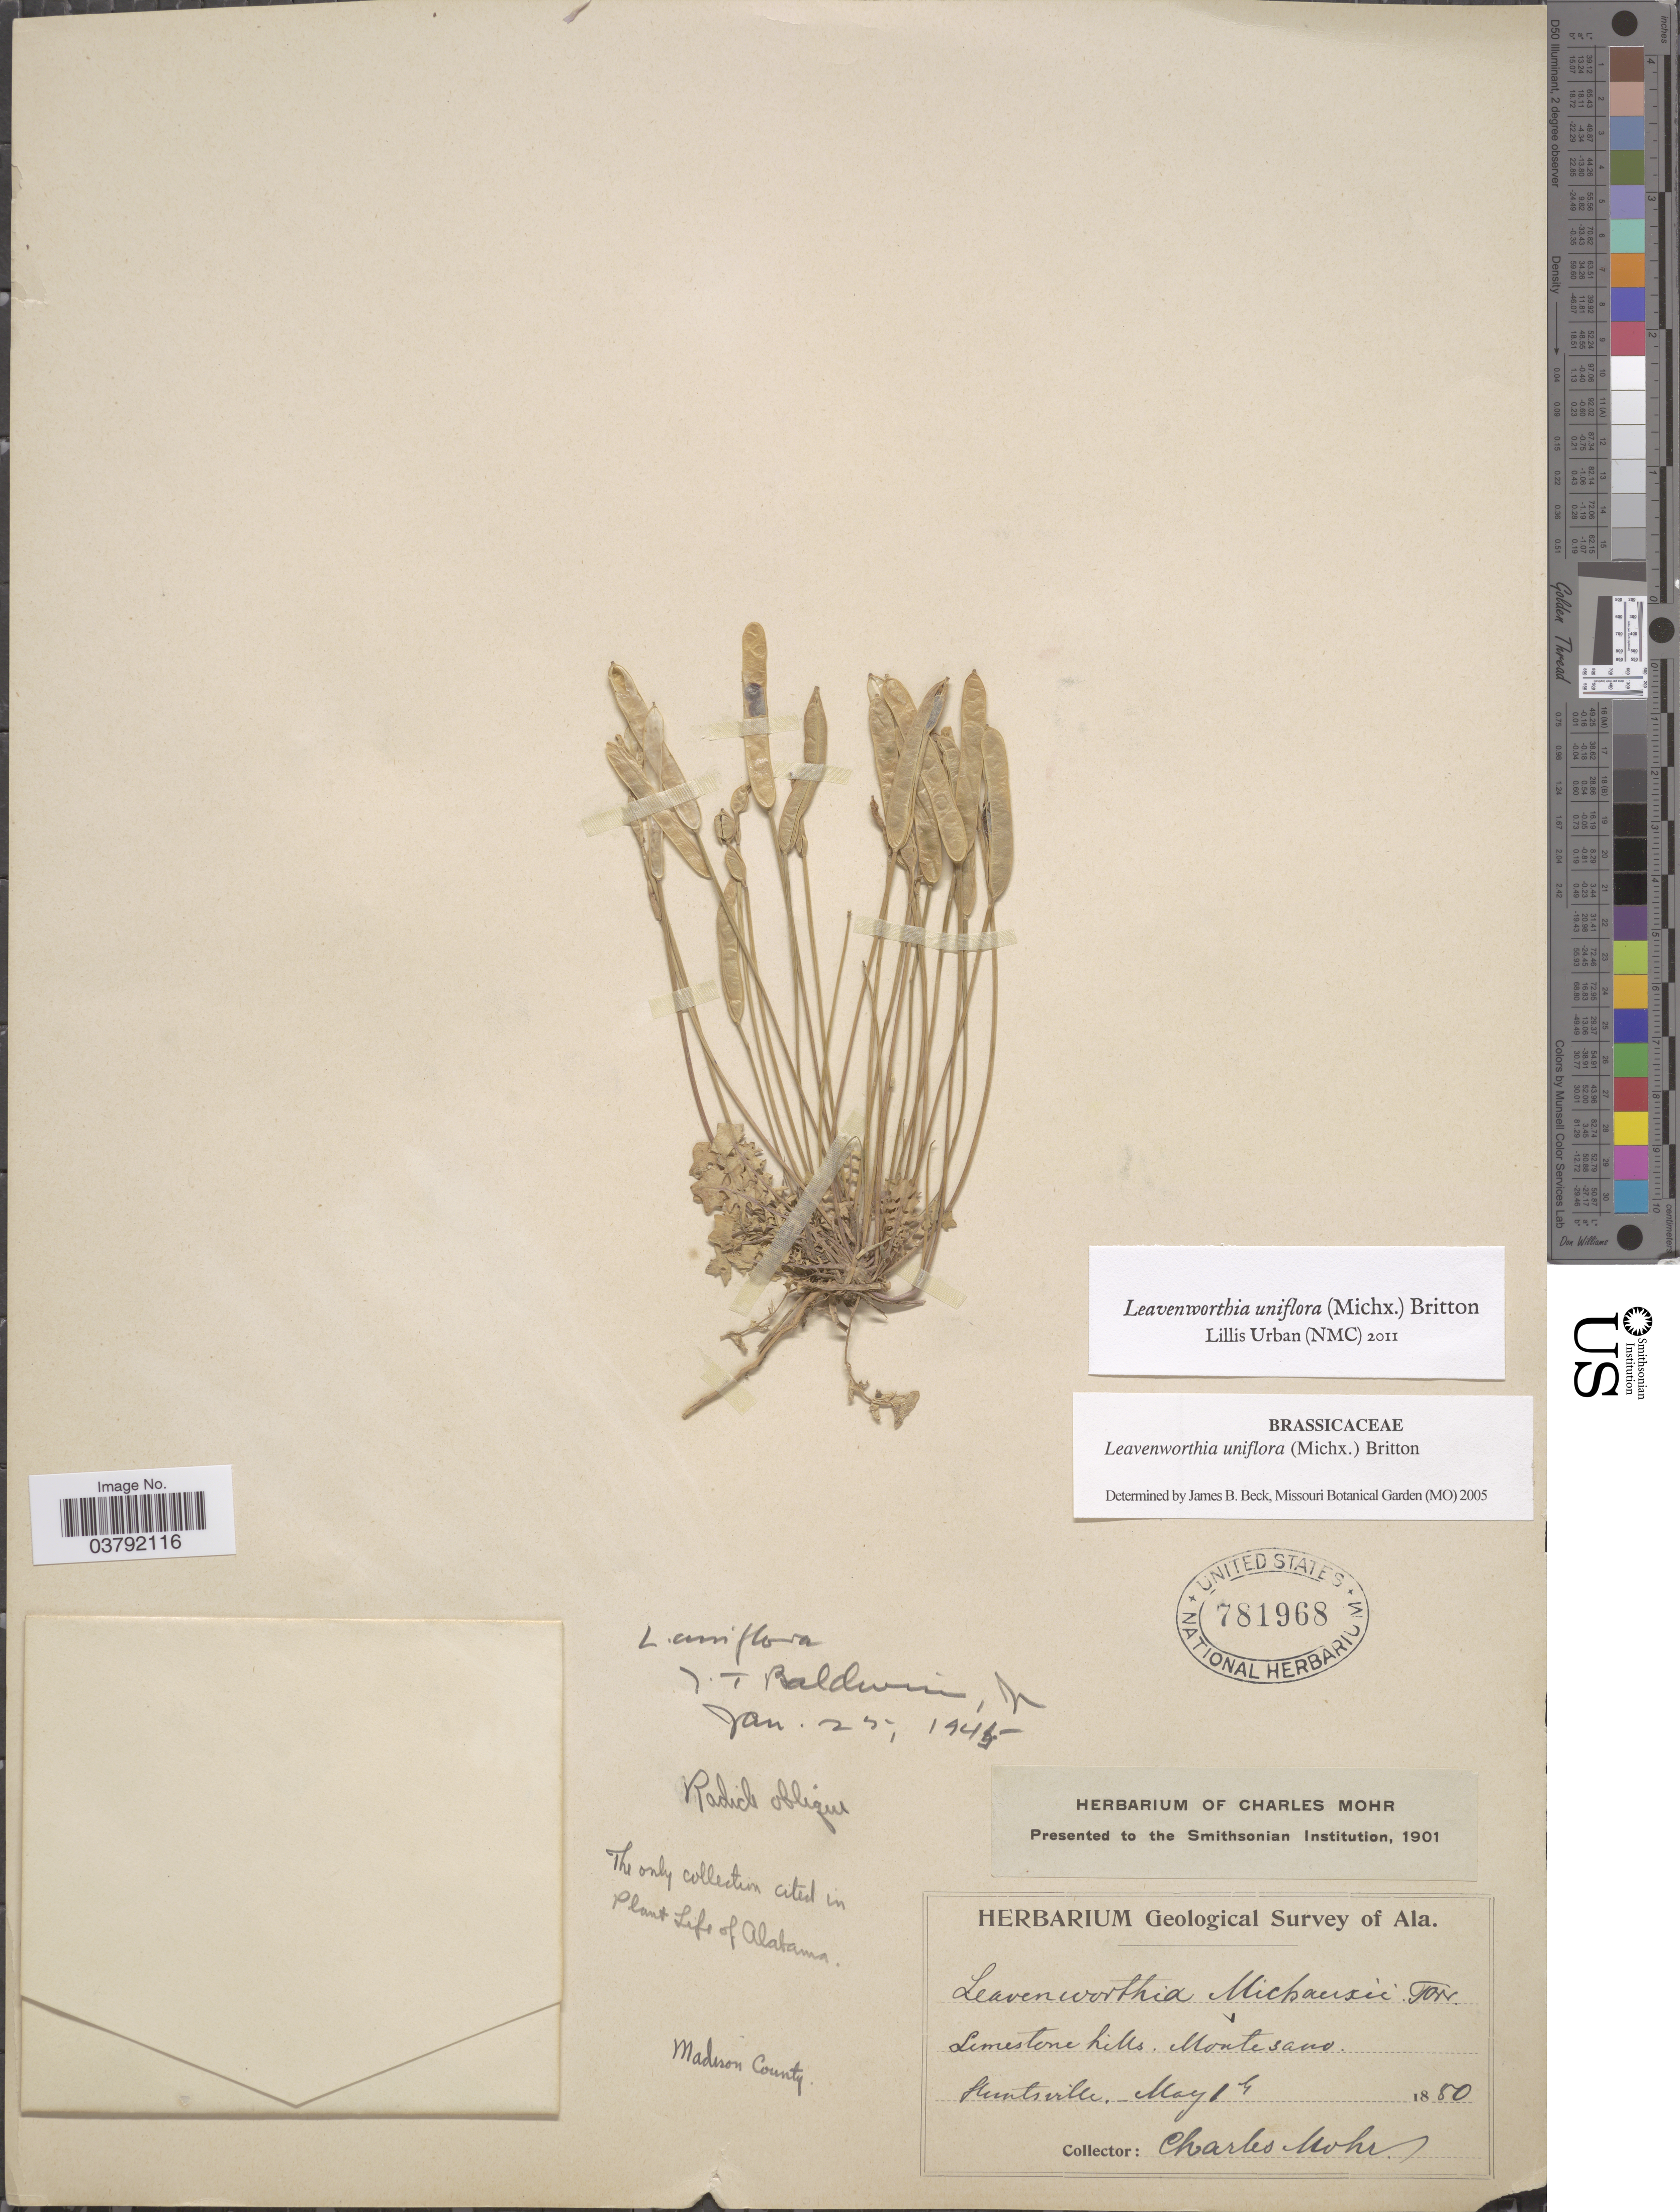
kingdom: Plantae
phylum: Tracheophyta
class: Magnoliopsida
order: Brassicales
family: Brassicaceae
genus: Leavenworthia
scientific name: Leavenworthia uniflora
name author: (Michx.) Britton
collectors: Mohr, C. T. (herbarium)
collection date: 1880-05-01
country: United States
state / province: Alabama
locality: Madison County. Montesano. Huntsville.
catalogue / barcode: US 781968